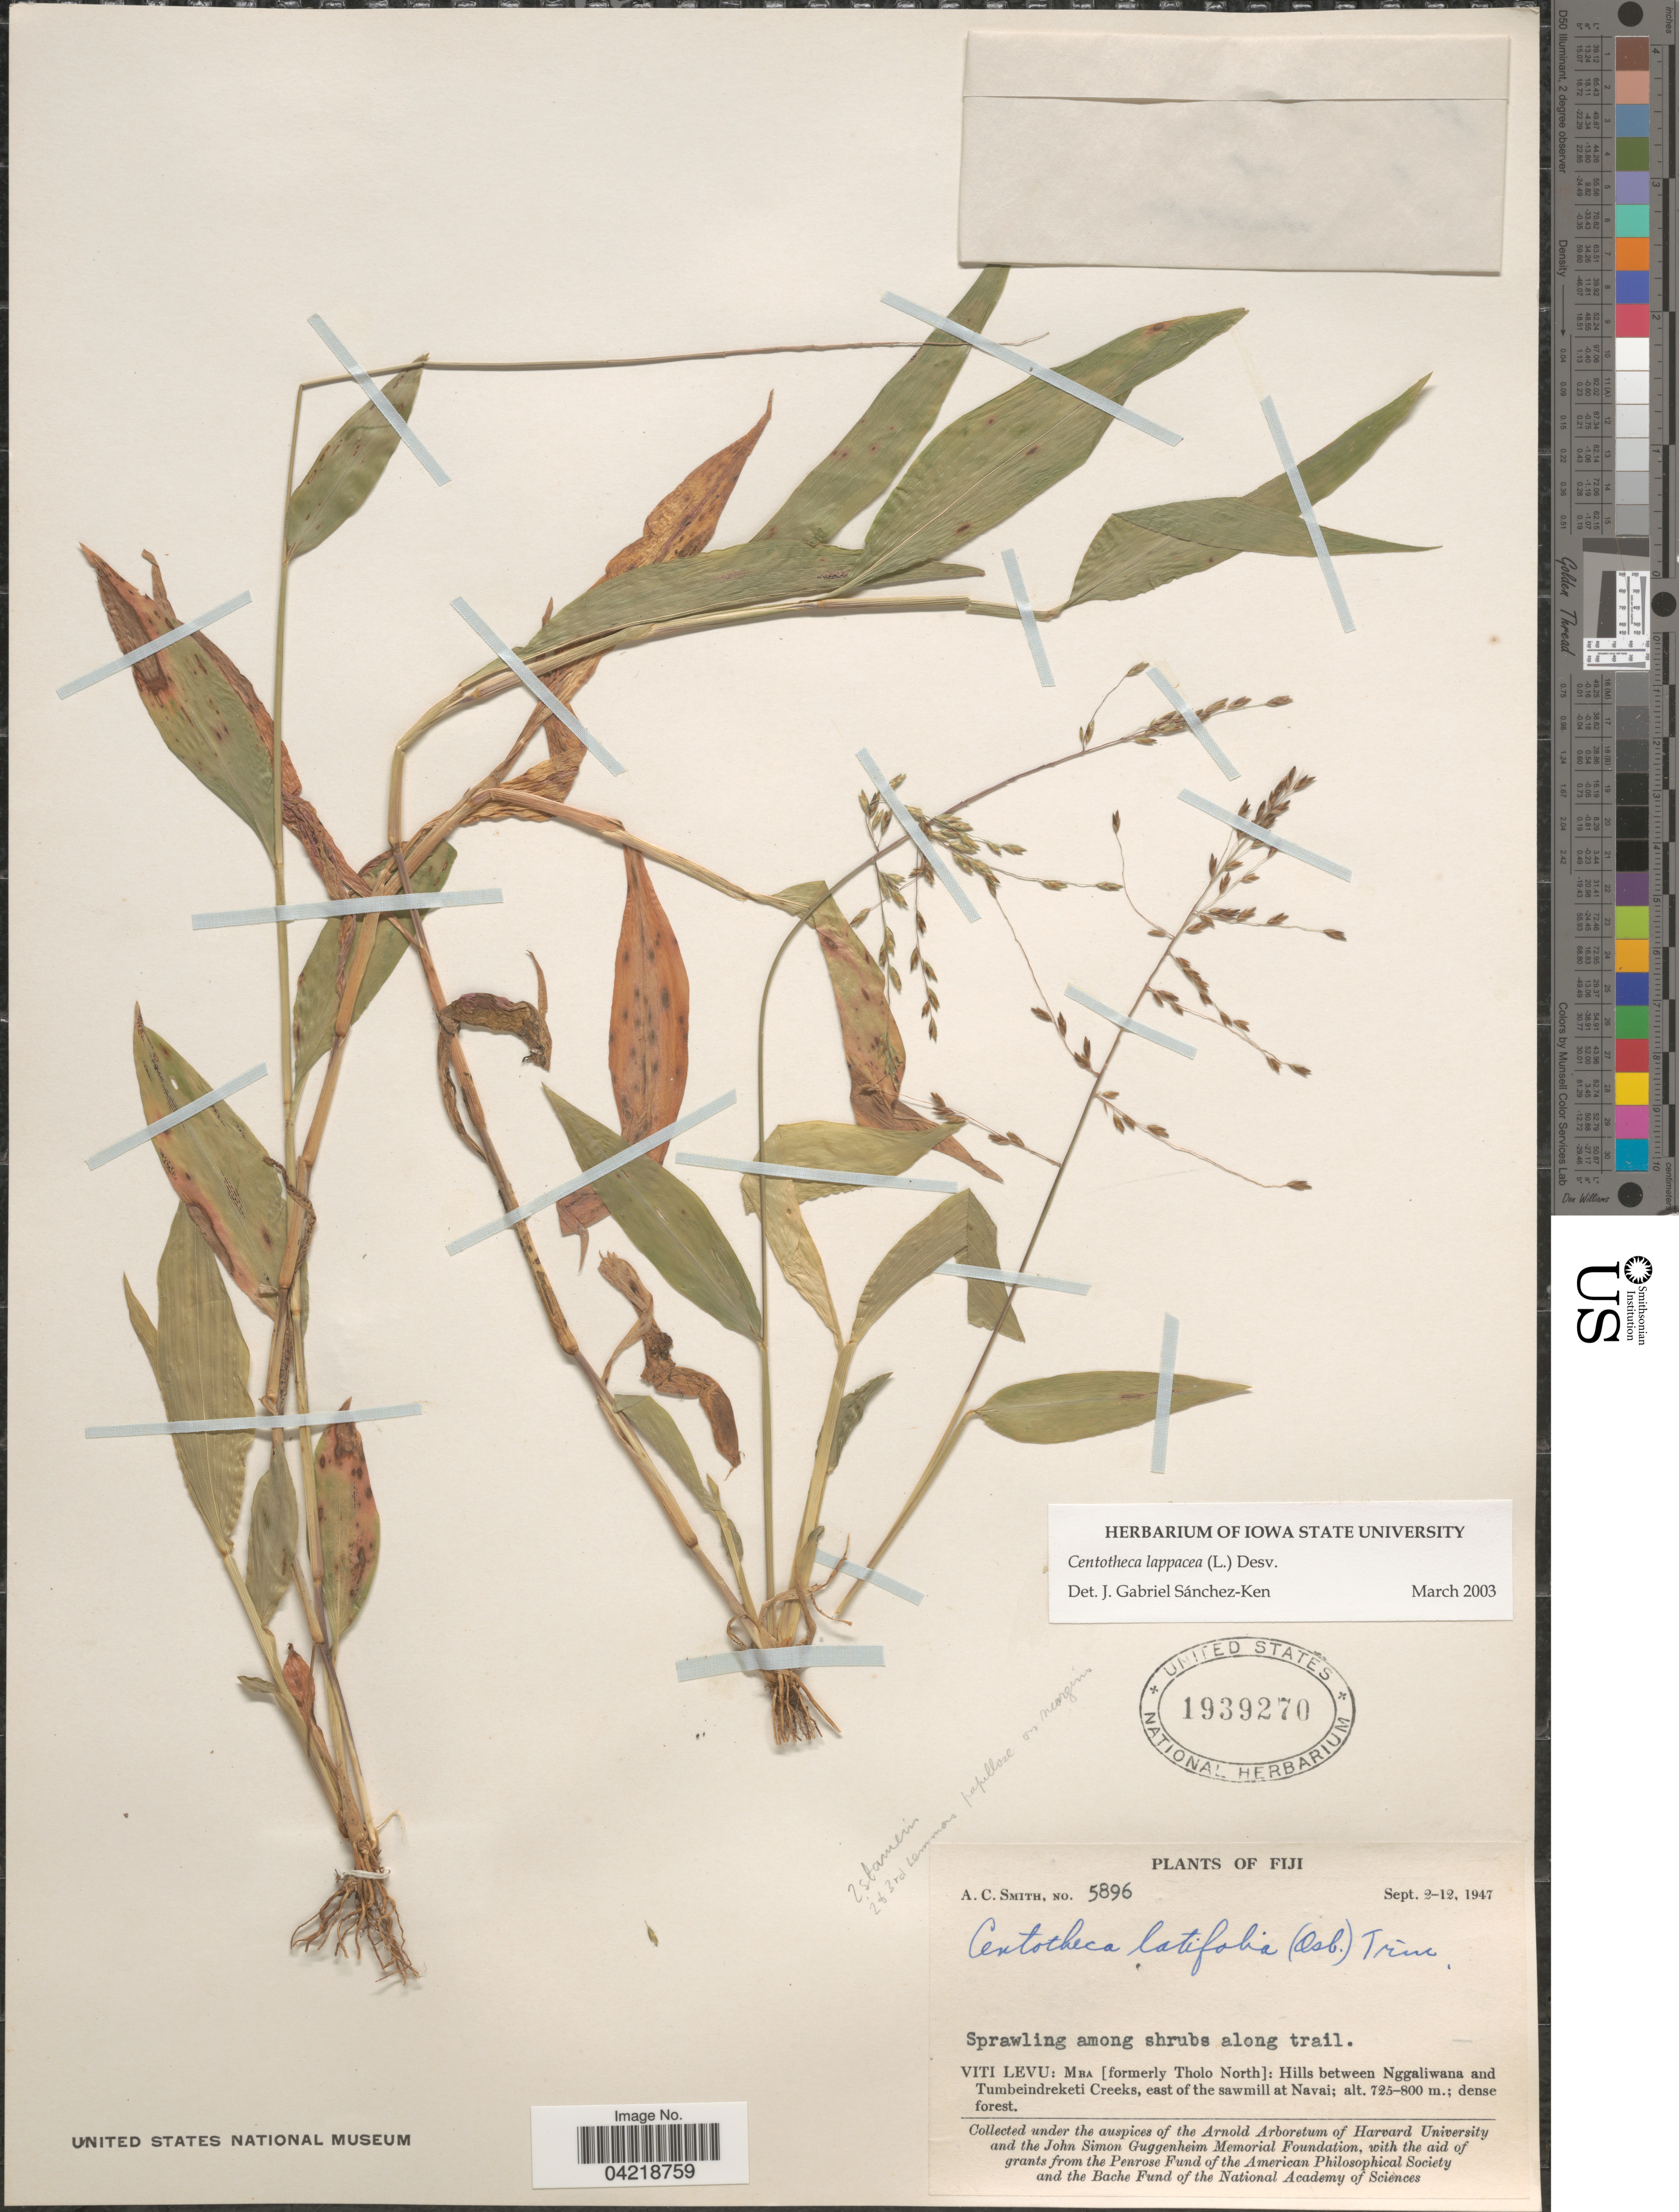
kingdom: Plantae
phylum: Tracheophyta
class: Liliopsida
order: Poales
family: Poaceae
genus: Centotheca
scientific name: Centotheca lappacea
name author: (L.) Desv.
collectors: A. C. Smith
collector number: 5896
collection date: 1947-09-02/1947-09-12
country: Fiji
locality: Viti Levu: Mba [formerly Tholo North]: Hills between Nggaliwana and Tumbeindreketi Creeks, east of the sawmill at Navai.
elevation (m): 725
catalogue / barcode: US 1939270